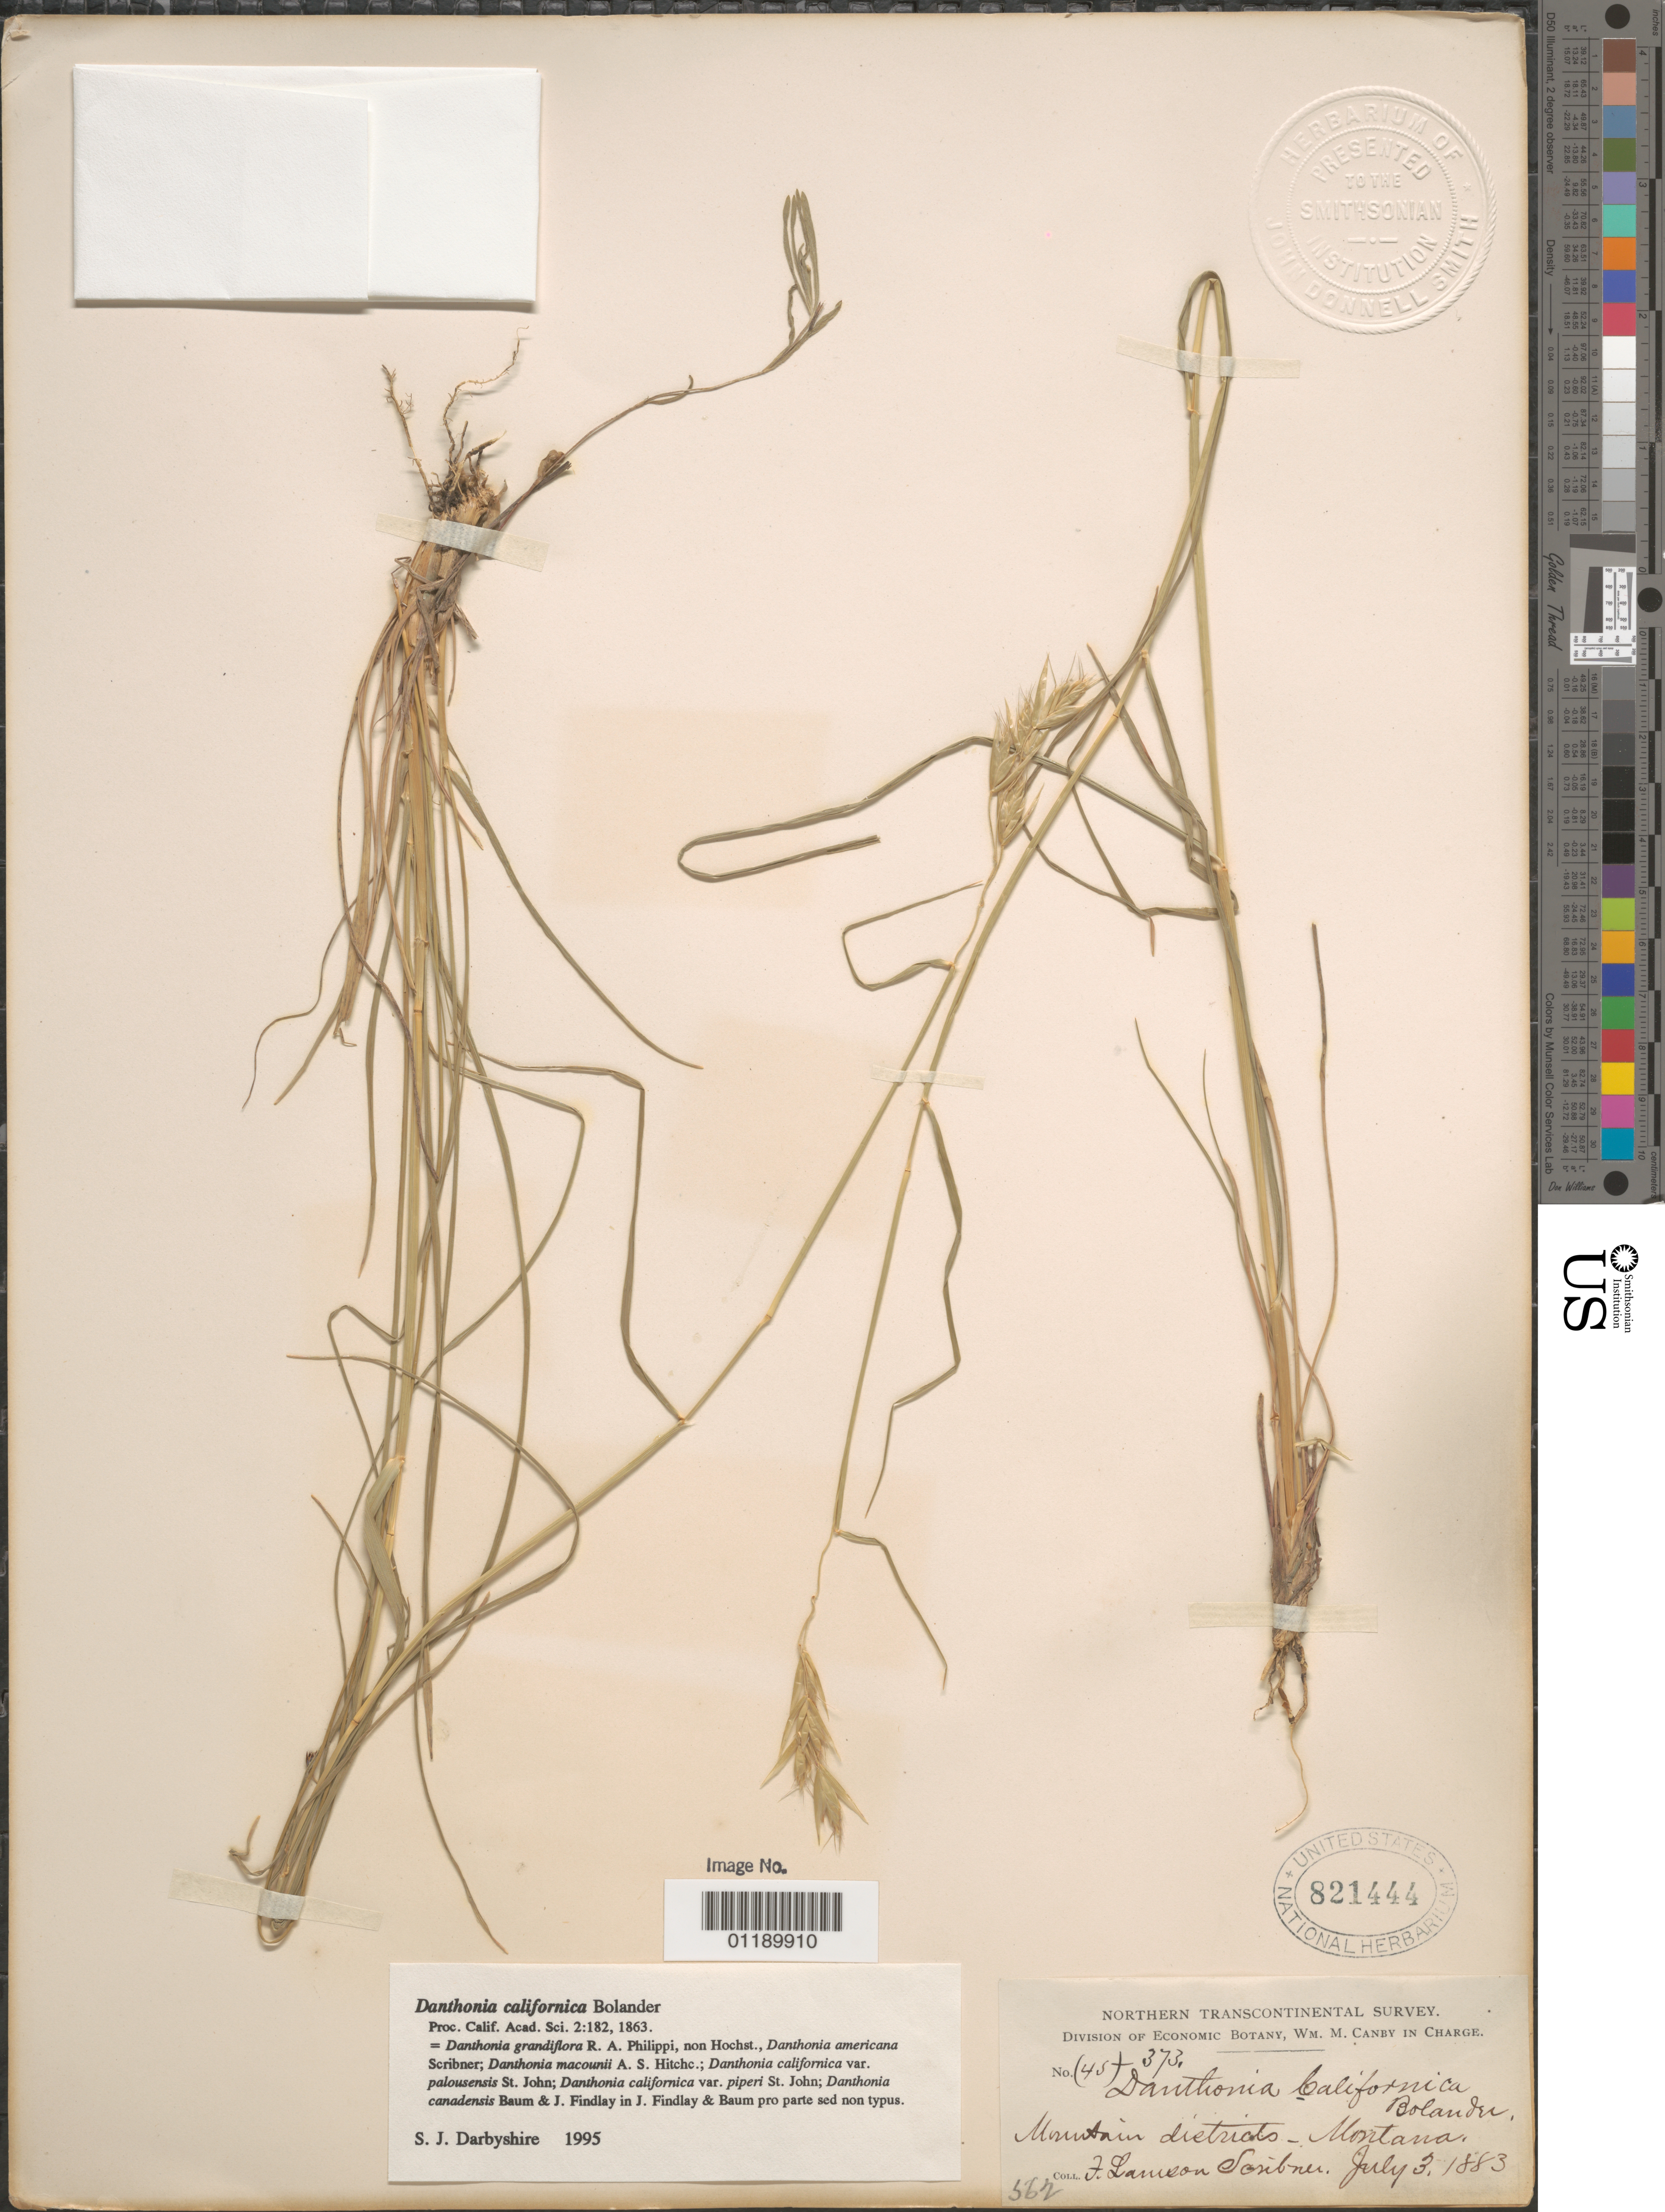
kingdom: Plantae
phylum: Tracheophyta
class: Liliopsida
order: Poales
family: Poaceae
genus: Danthonia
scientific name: Danthonia californica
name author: Bol.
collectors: F. L. Scribner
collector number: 373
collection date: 1883-07-03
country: United States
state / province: Montana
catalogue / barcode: US 821444